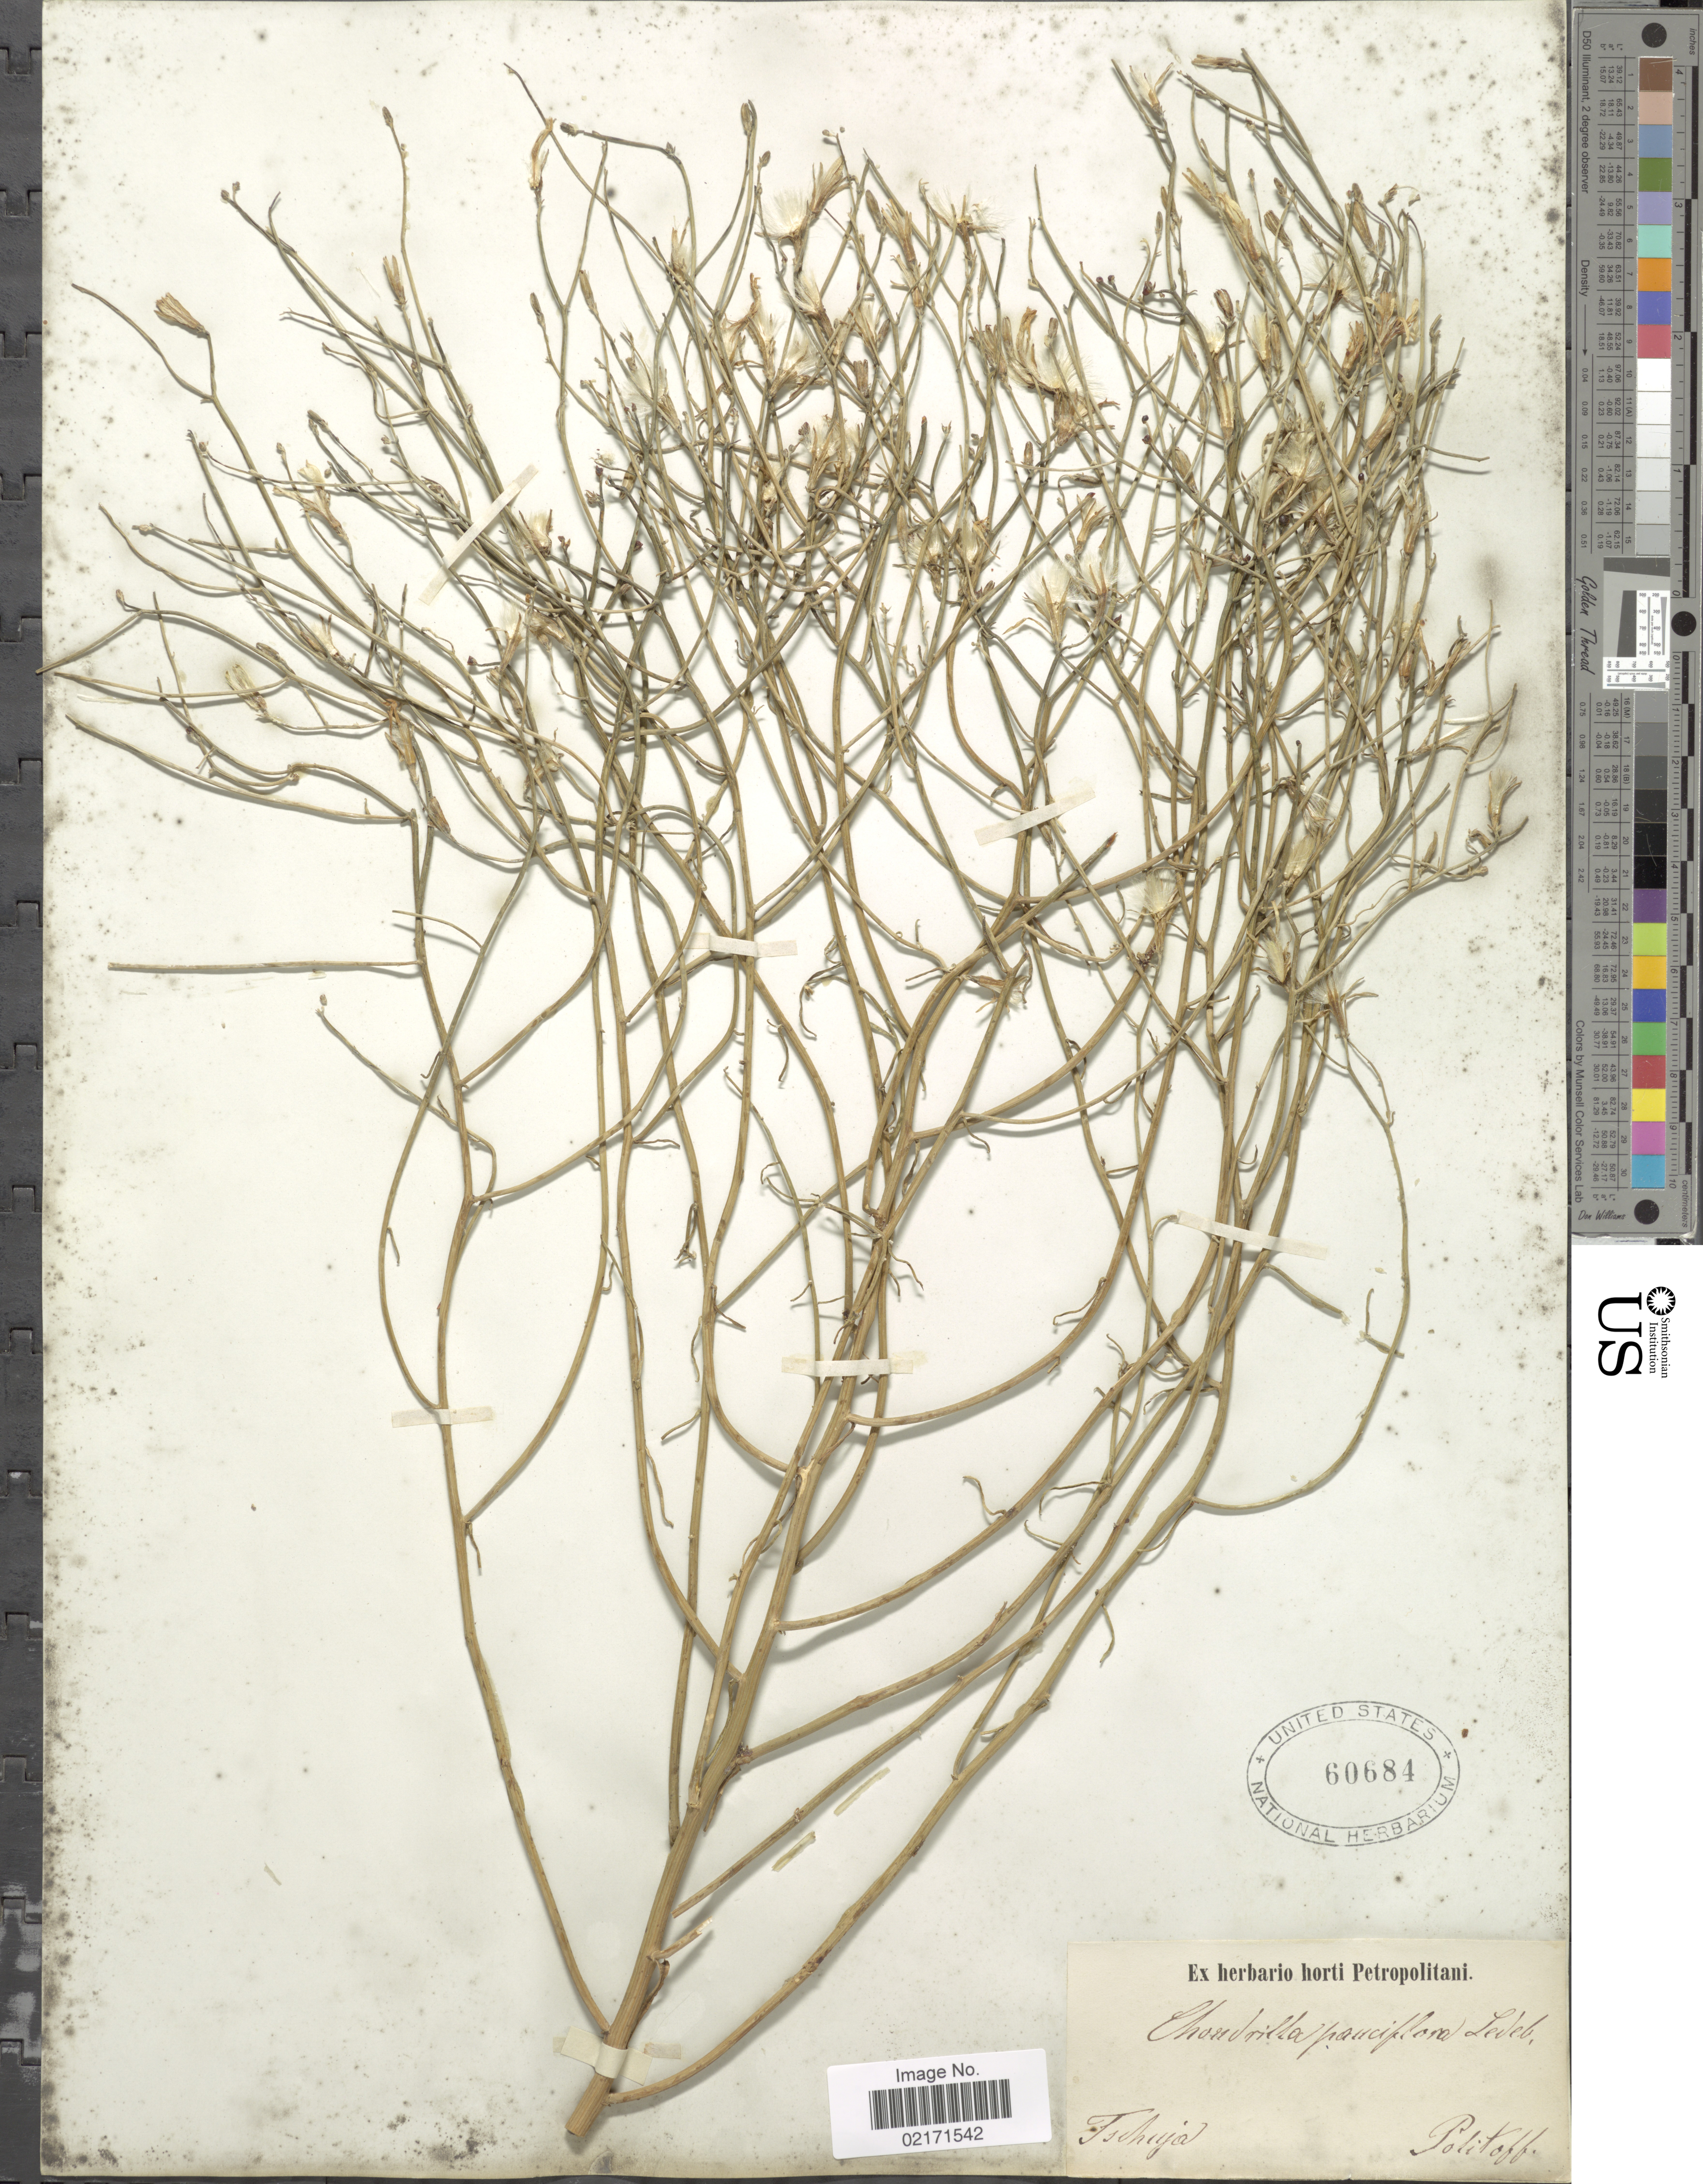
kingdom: Plantae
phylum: Tracheophyta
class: Magnoliopsida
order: Asterales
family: Asteraceae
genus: Chondrilla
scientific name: Chondrilla pauciflora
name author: Ledeb.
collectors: Politoff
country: Russian Federation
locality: Tschuja (Chuya)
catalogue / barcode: US 60684